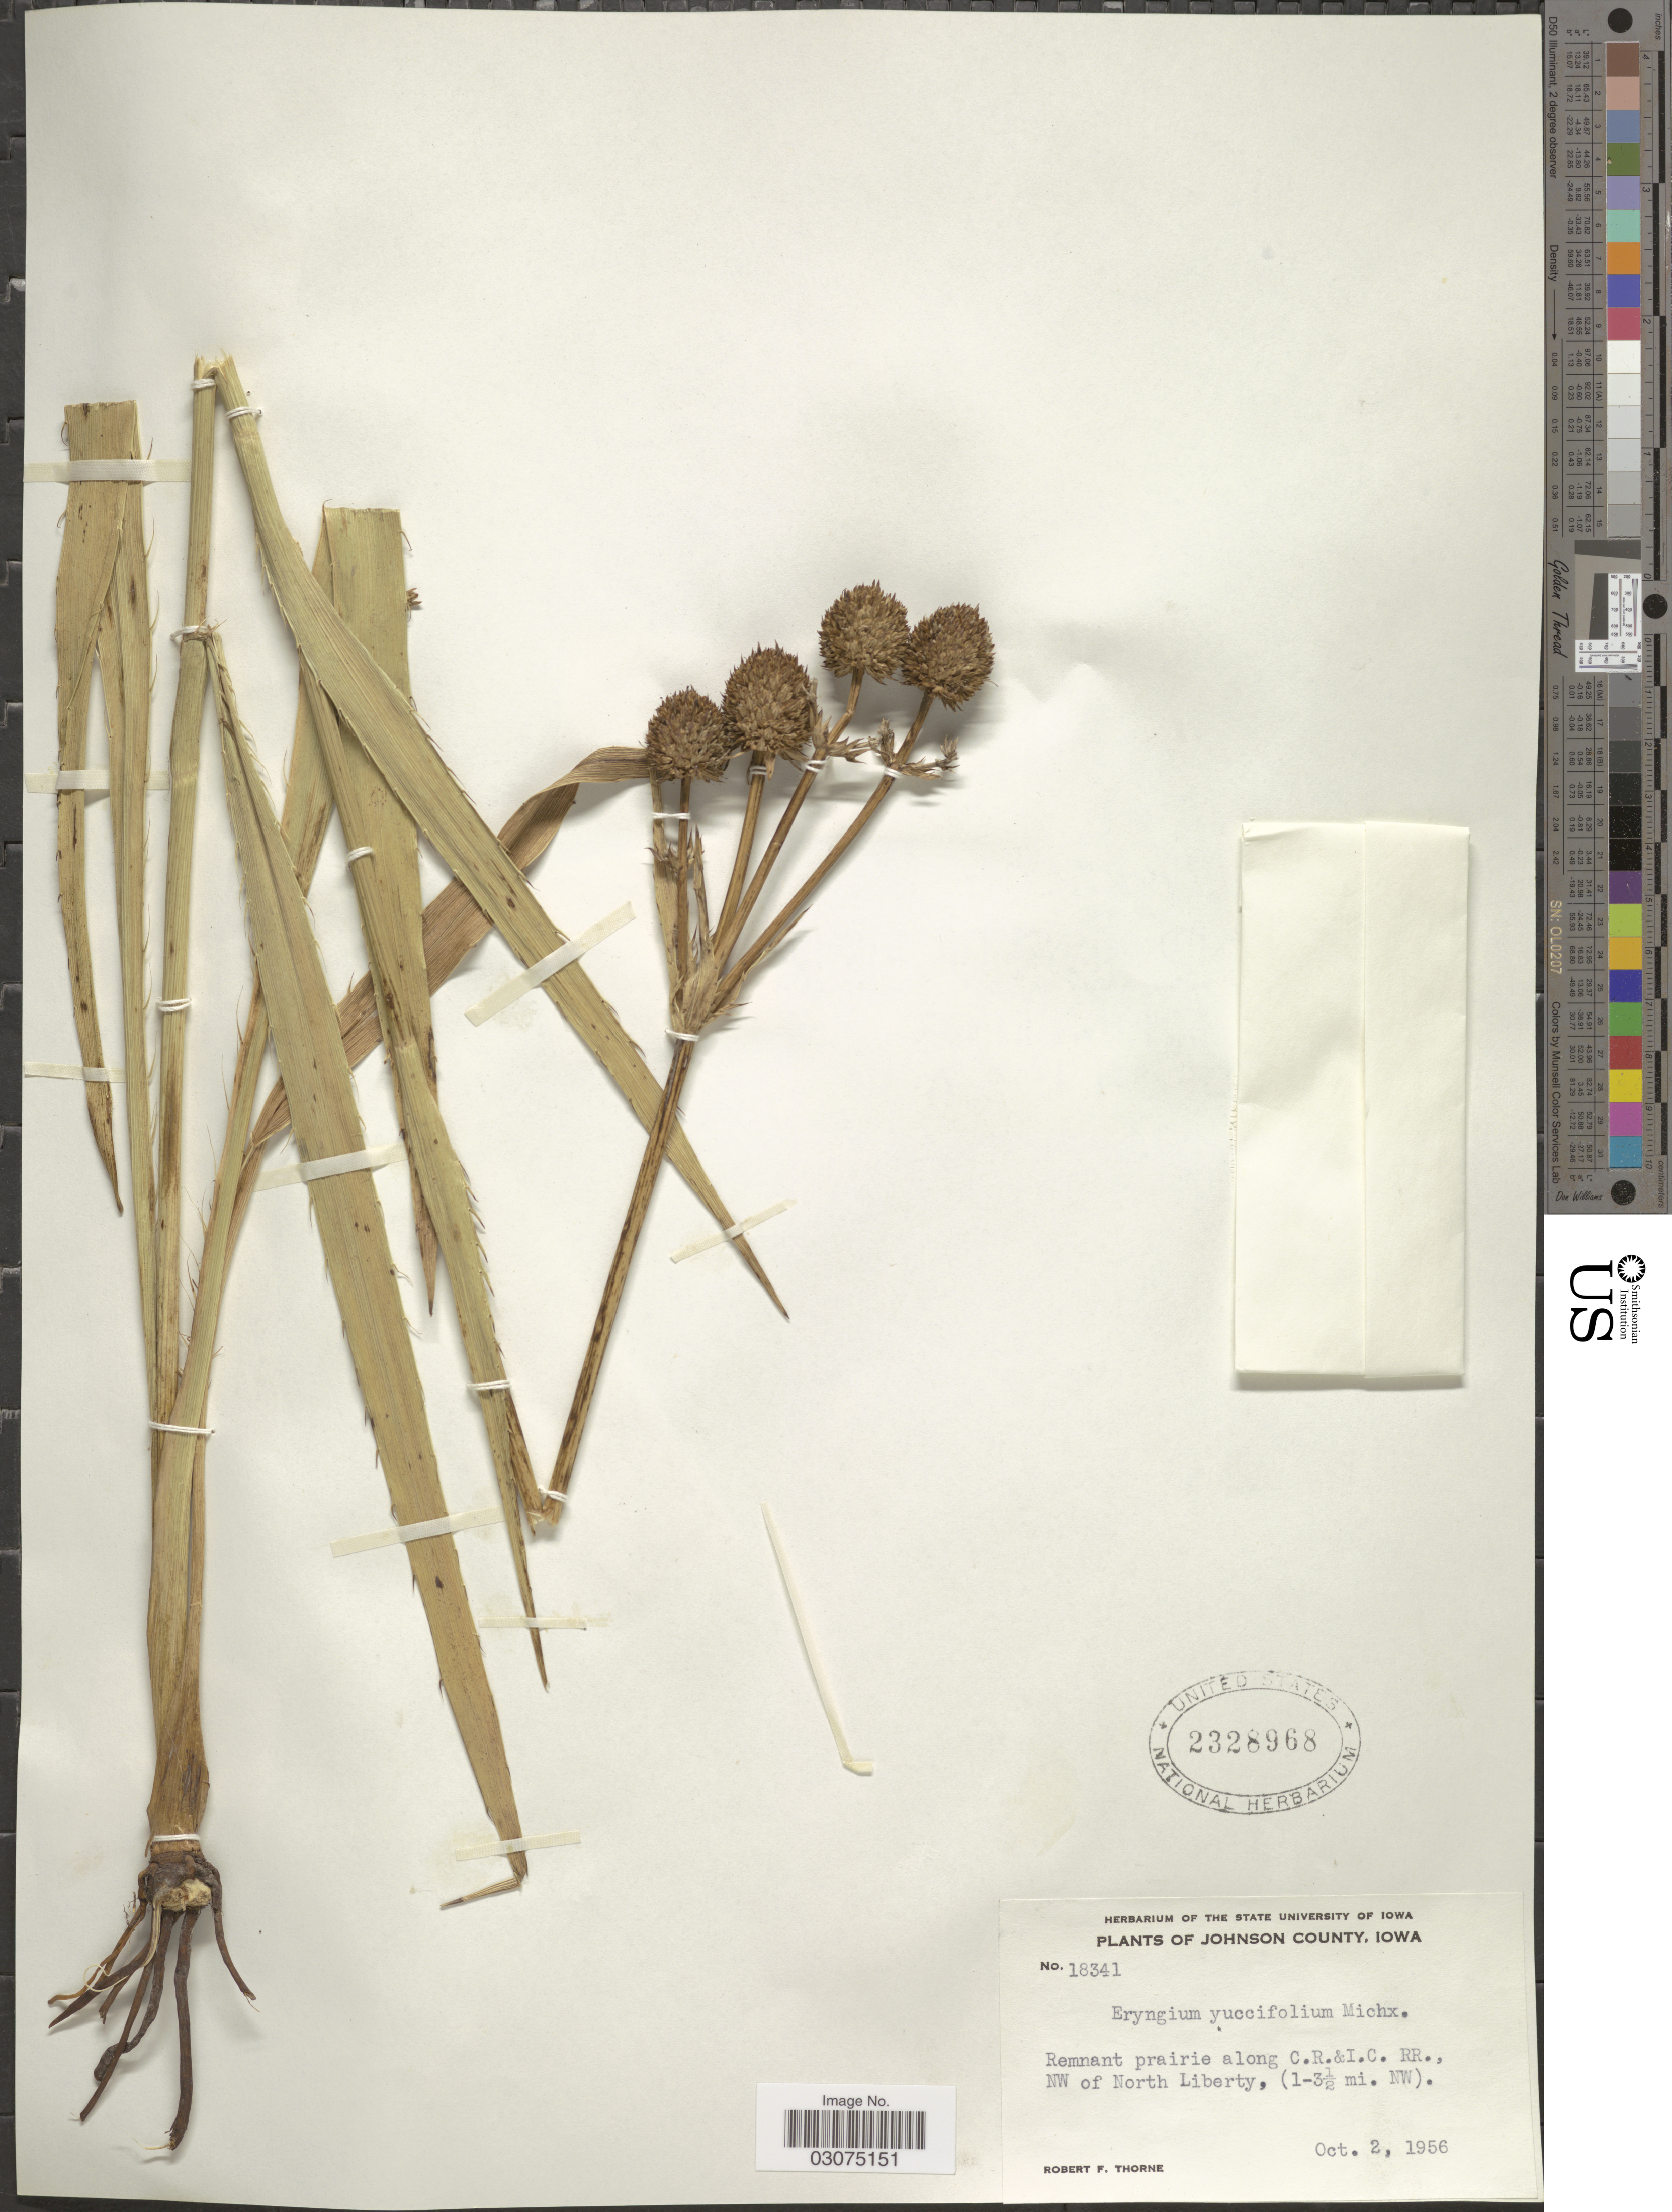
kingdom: Plantae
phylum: Tracheophyta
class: Magnoliopsida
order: Apiales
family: Apiaceae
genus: Eryngium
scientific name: Eryngium yuccifolium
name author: Michx.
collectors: R. F. Thorne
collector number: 18341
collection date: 1956-10-02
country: United States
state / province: Iowa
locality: Johnson County. Remnant prairie along C.R.&I.C. RR., NW of North Liberty, (1-3½ mi. NW).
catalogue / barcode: US 2328968